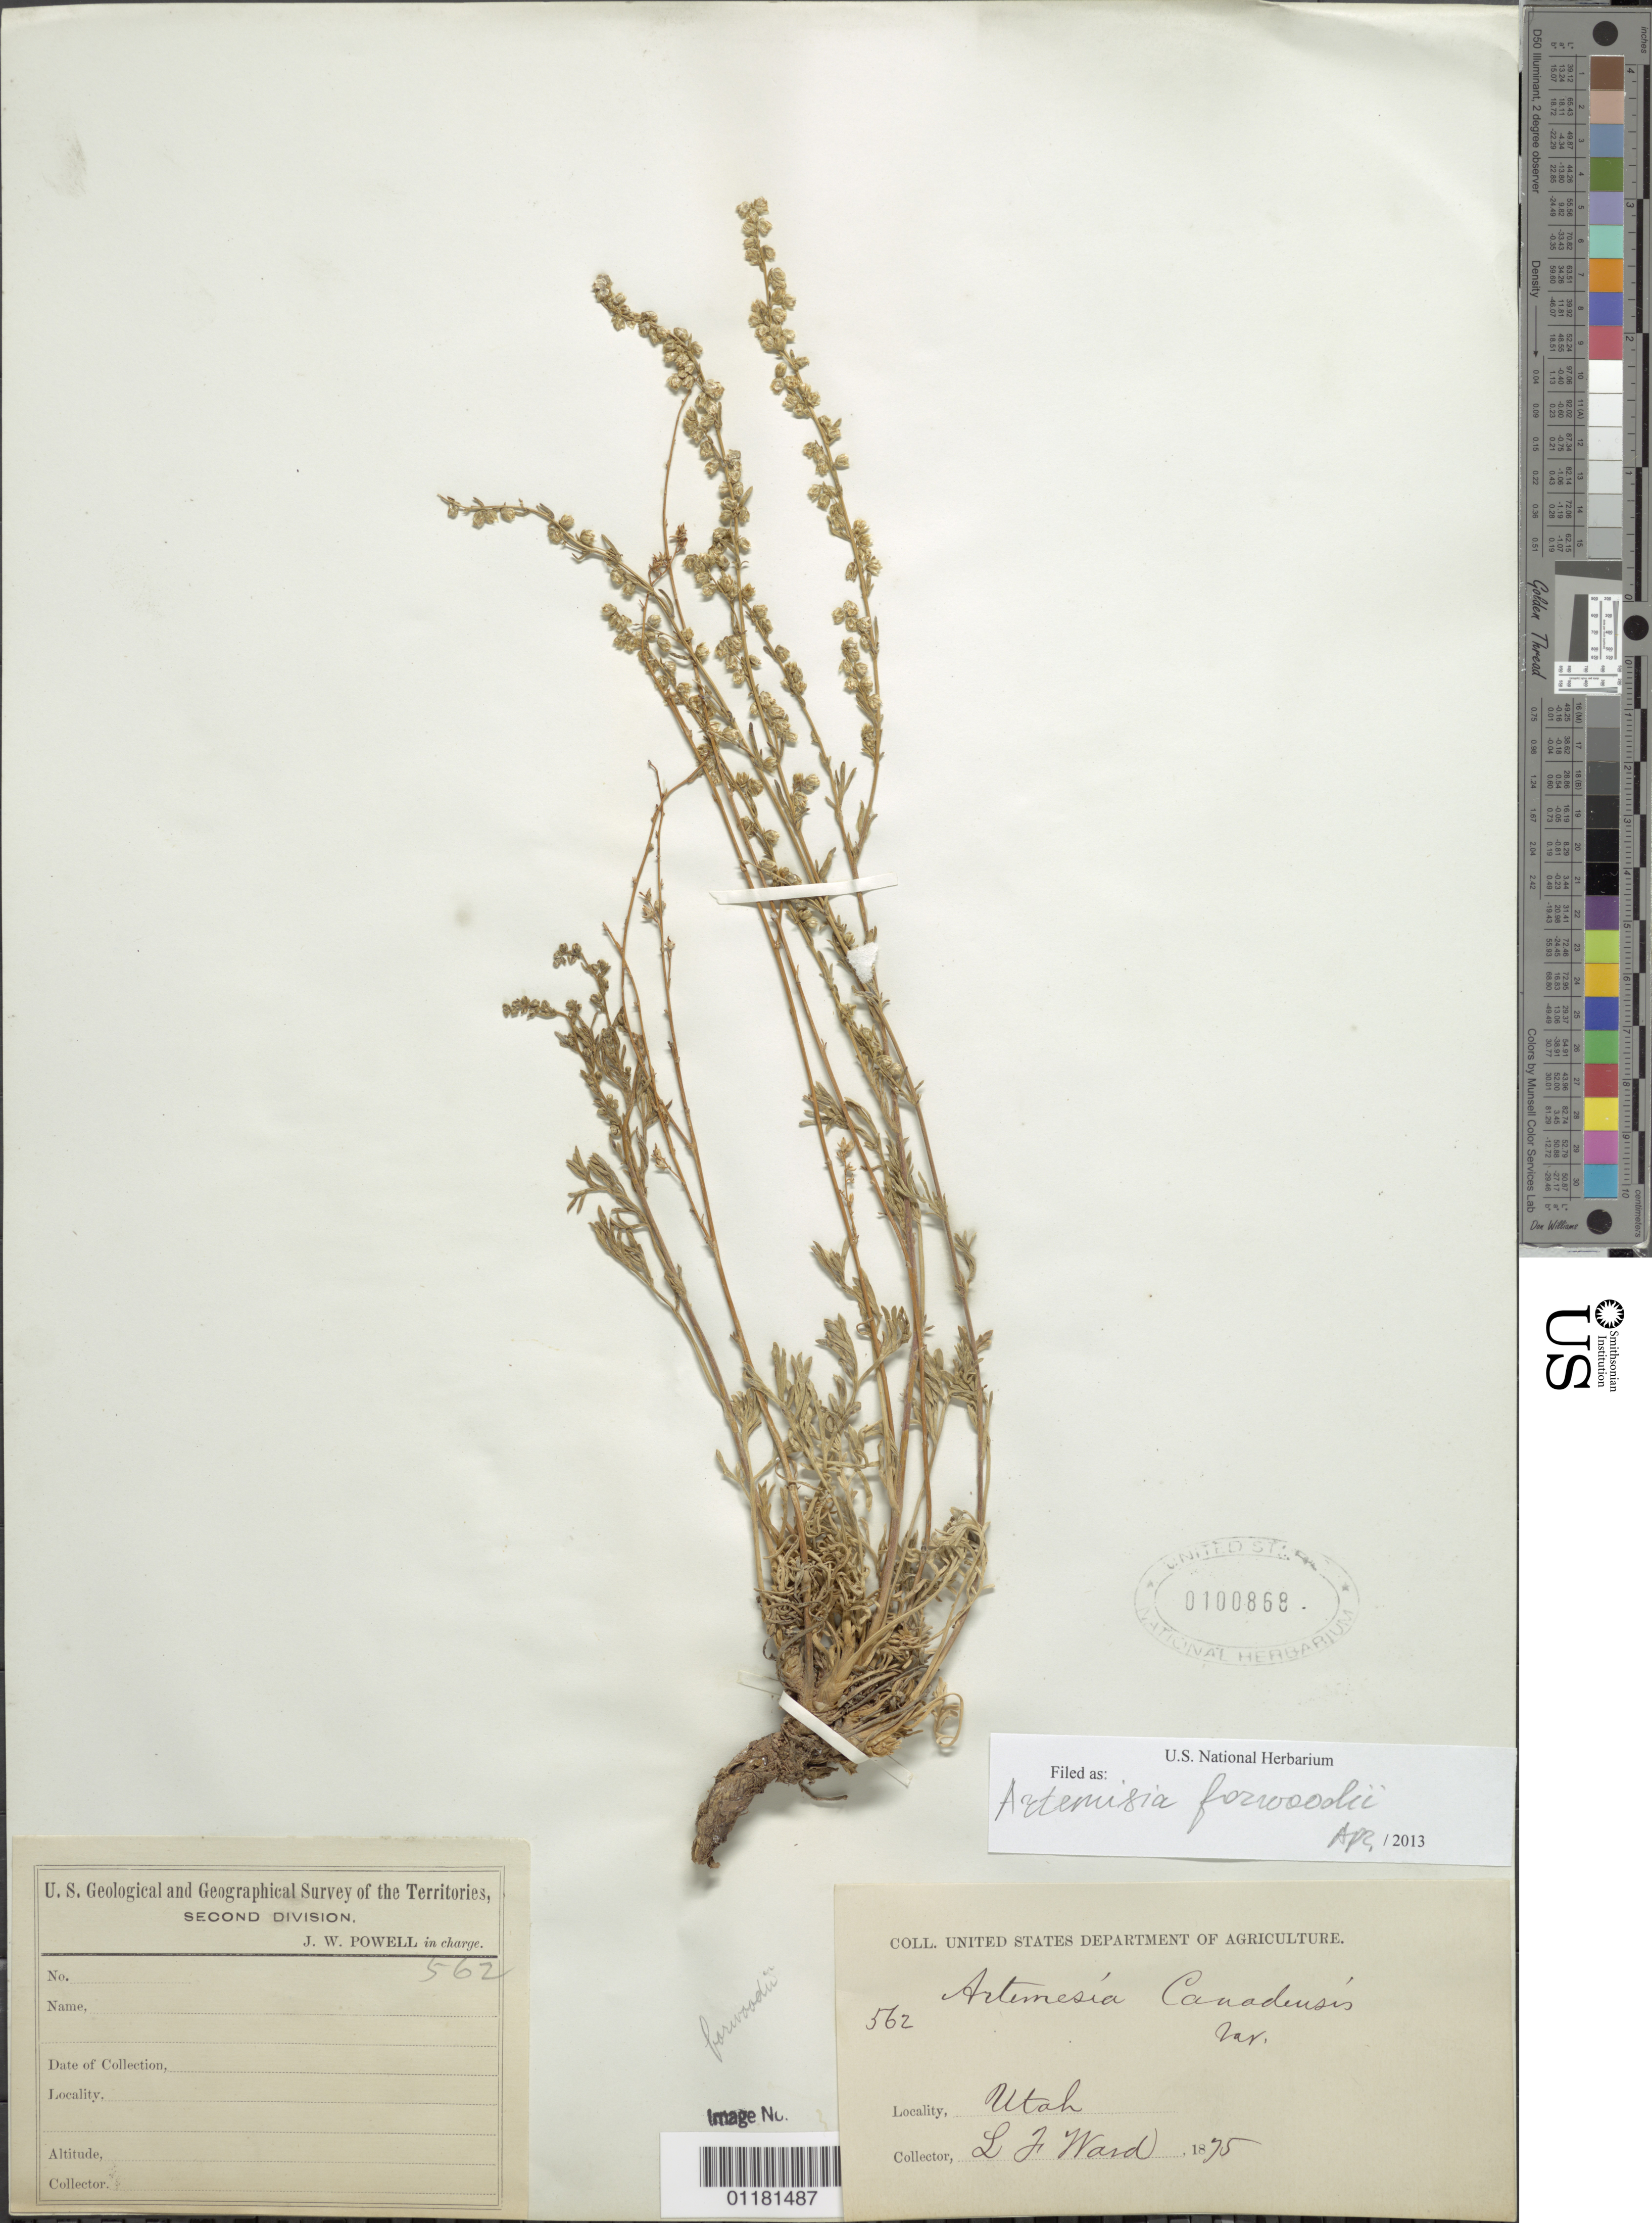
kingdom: Plantae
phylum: Tracheophyta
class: Magnoliopsida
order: Asterales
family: Asteraceae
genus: Artemisia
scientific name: Artemisia forwoodii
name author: S. Watson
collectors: L. F. Ward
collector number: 562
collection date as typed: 1875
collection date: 1875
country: United States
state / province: Utah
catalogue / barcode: US 100868